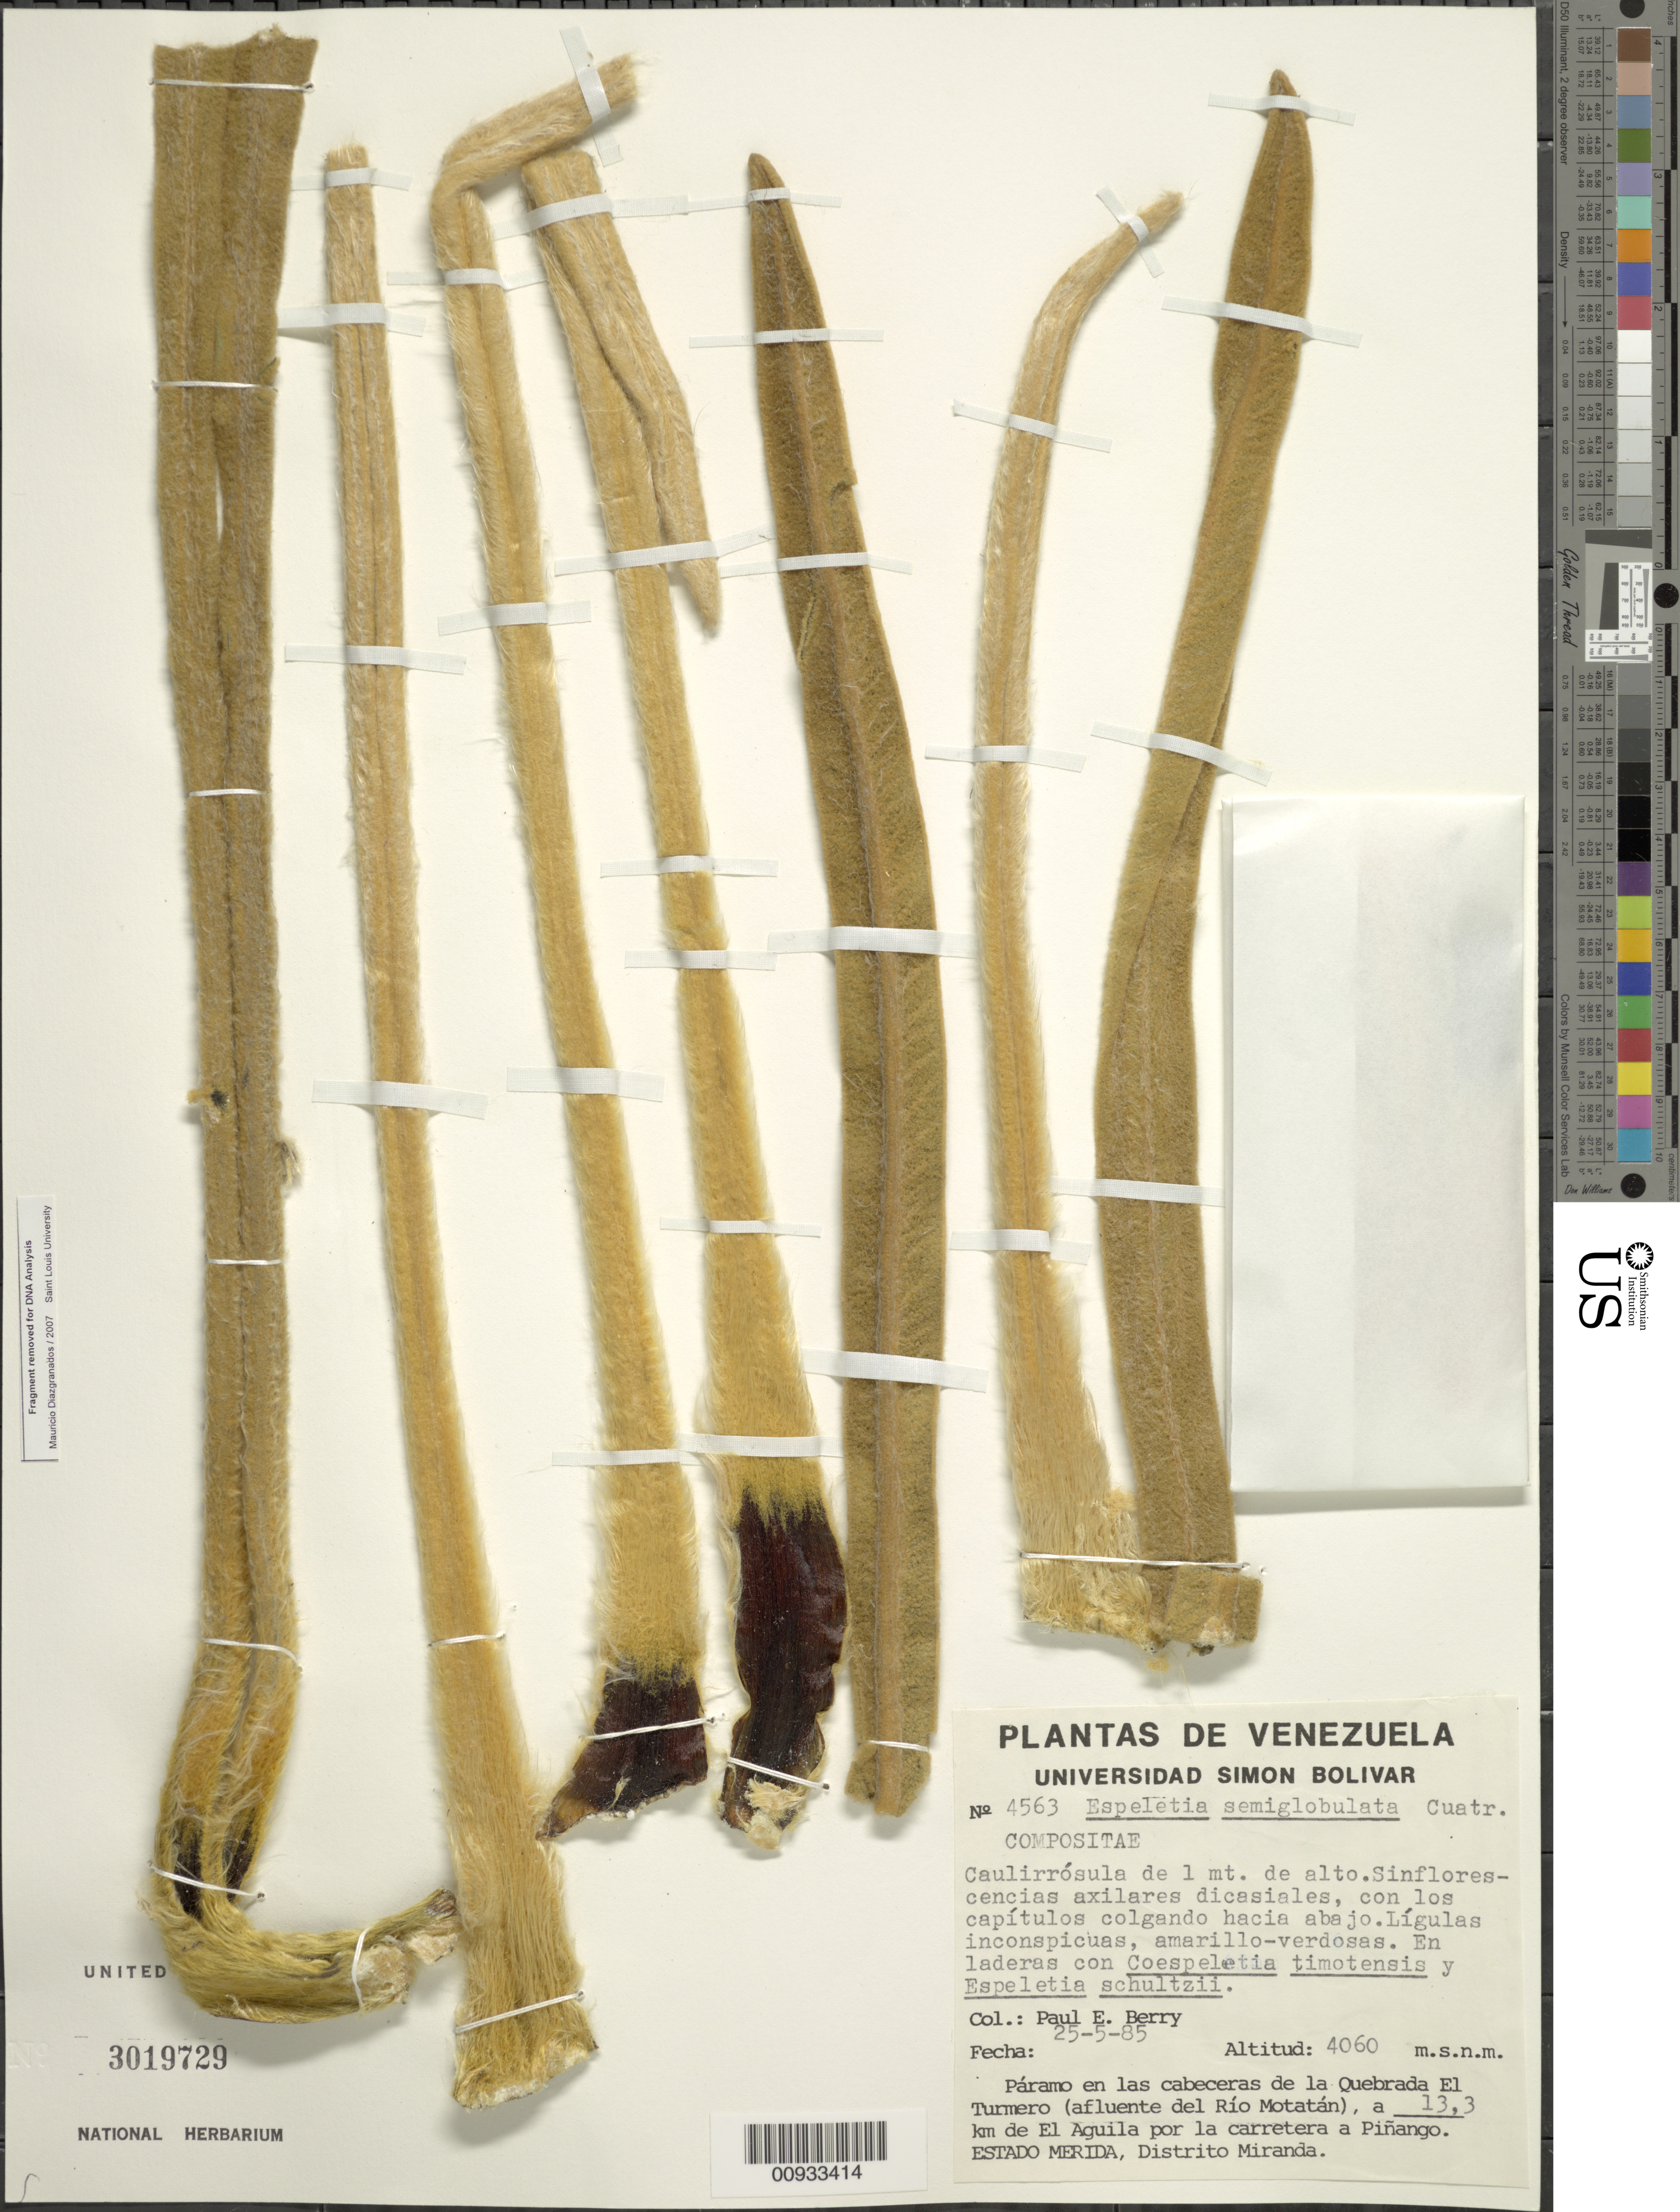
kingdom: Plantae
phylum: Tracheophyta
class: Magnoliopsida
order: Asterales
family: Asteraceae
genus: Espeletia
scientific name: Espeletia semiglobulata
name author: Cuatrec.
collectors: P. E. Berry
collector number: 4563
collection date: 1985-05-25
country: Venezuela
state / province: Mérida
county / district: Miranda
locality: Cabeceras de la Quebrada El Turmero (afluente del Río Motatán), a 13.3 km de El Águila por la carretera a Piñango. // Páramo en las cabeceras de la Quebrada El Turmero (afluente del Rio Motatan), a 13.3 km de El Aguila por la carretera a Pinango.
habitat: Páramo. En laderas con Coespeletia timotensis y Espeletia schultzii.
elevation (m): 4060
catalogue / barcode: US 3019729